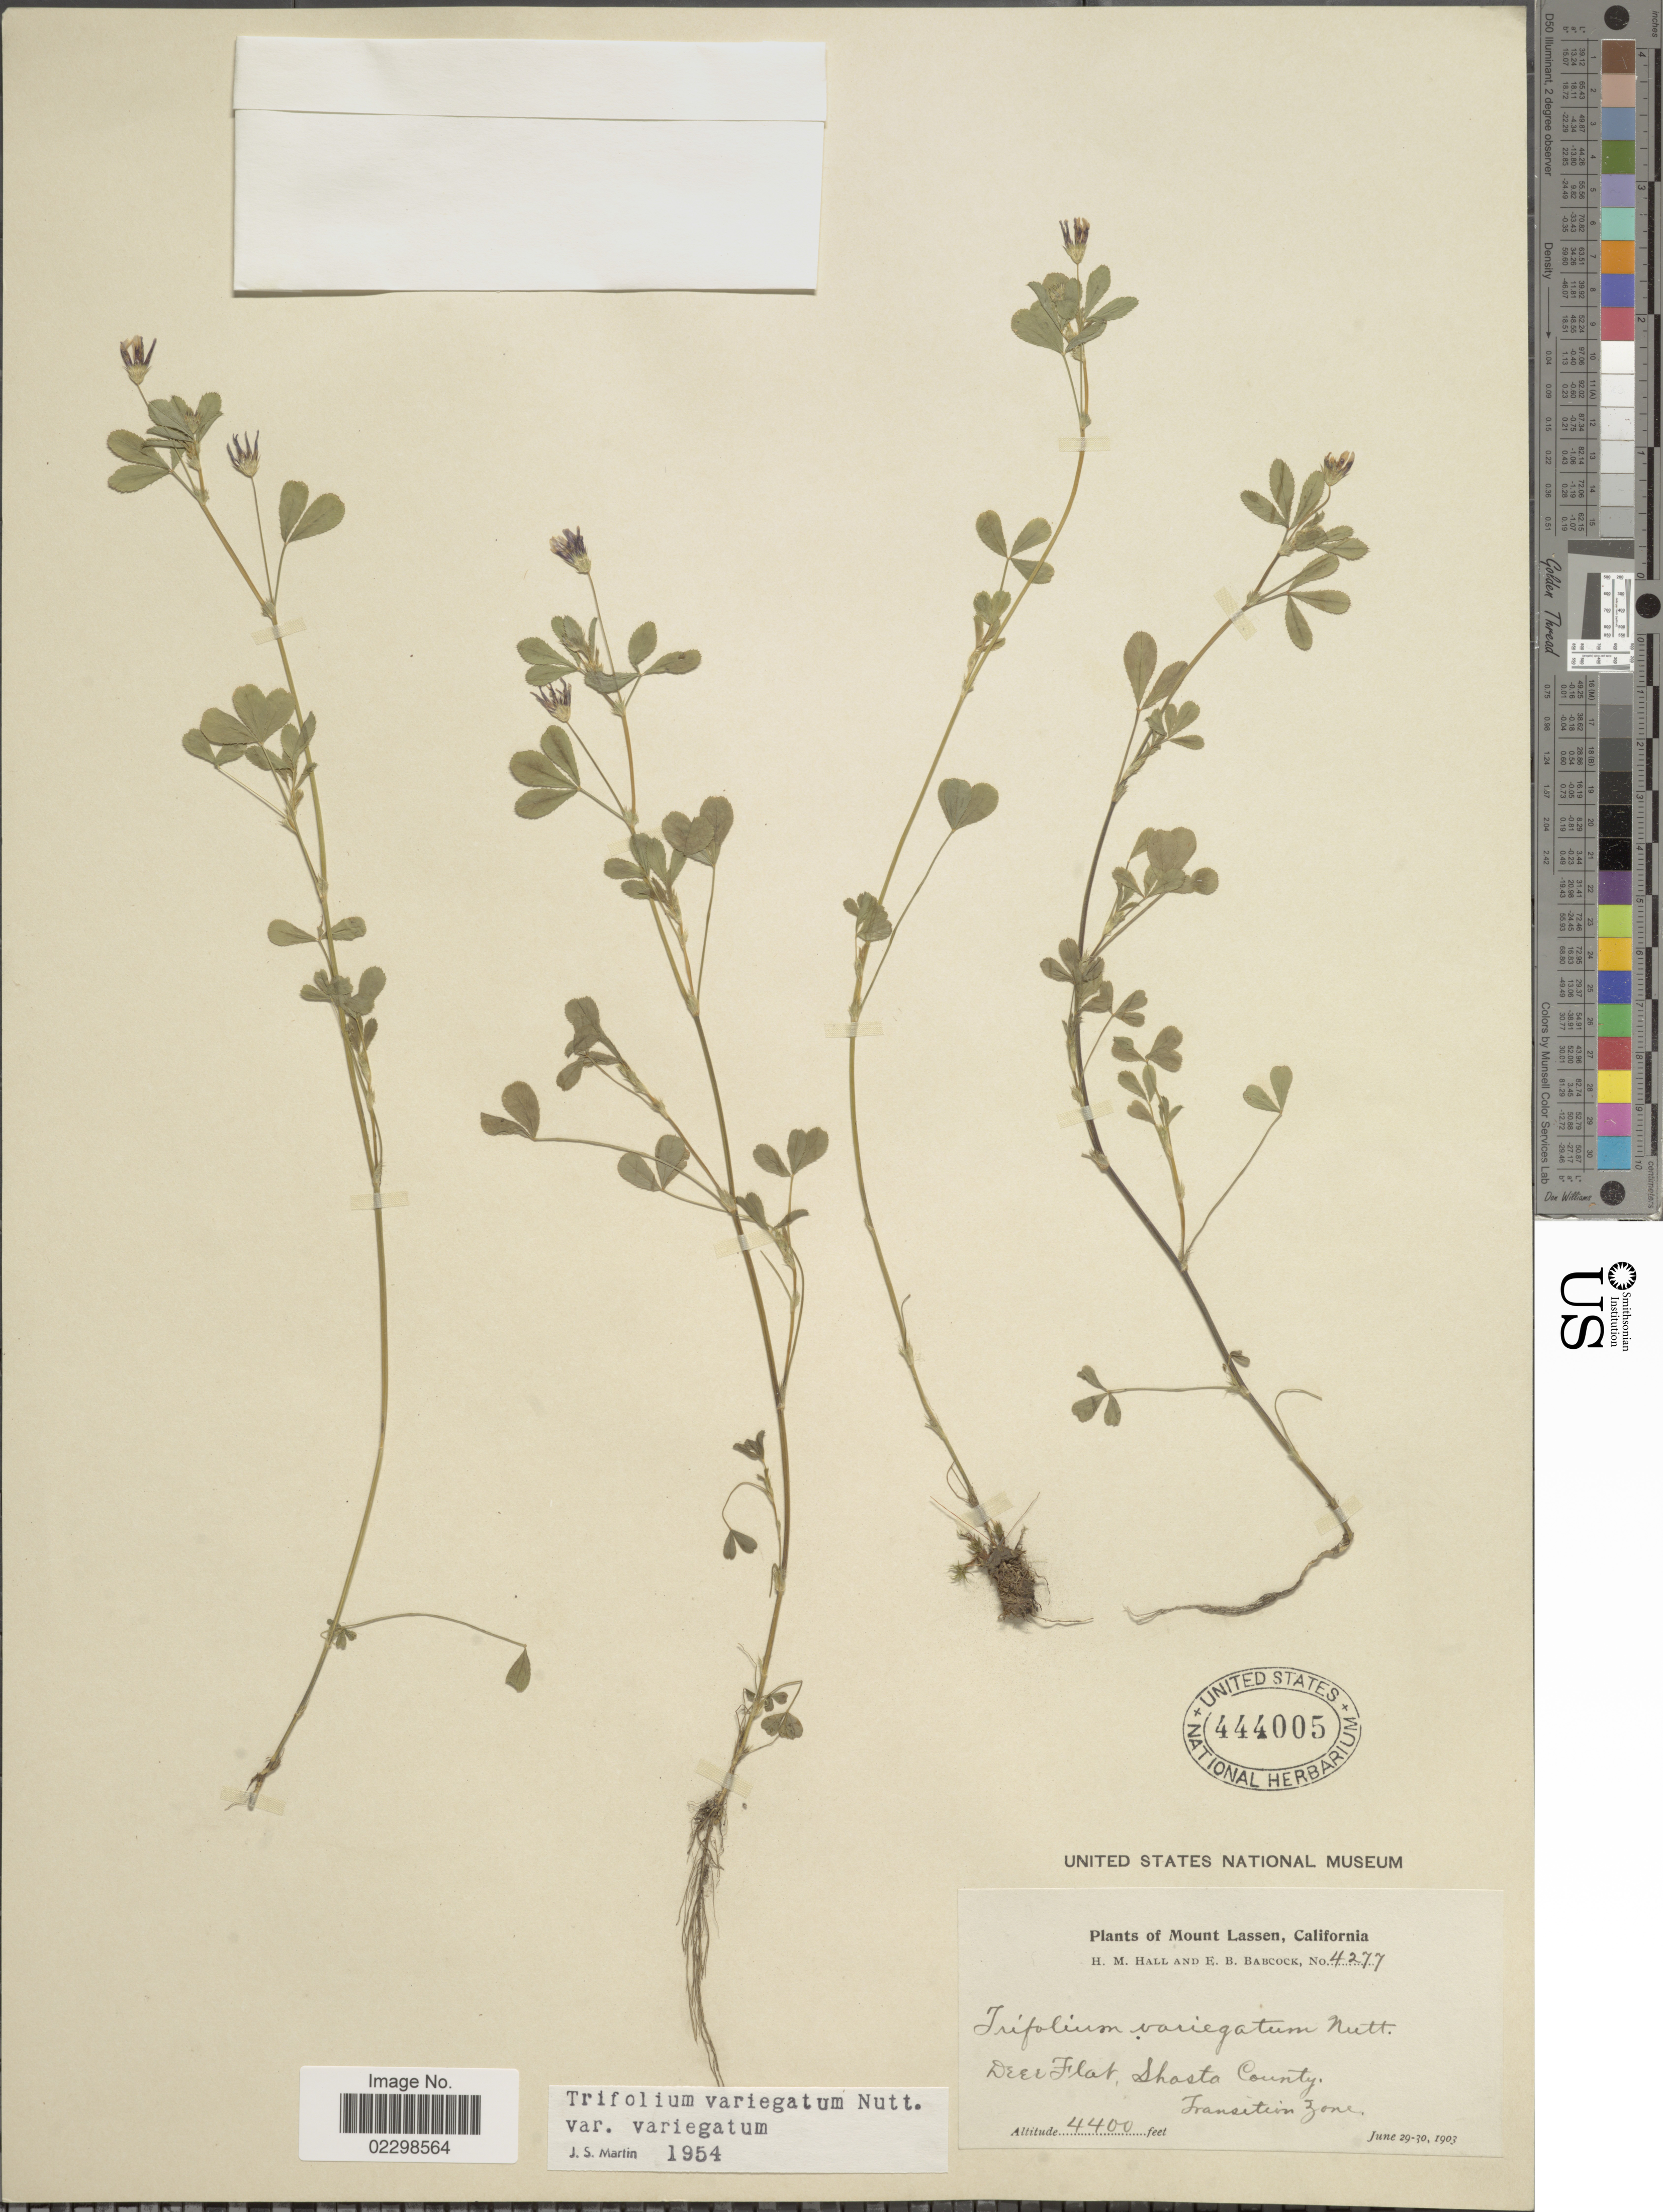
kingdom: Plantae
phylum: Tracheophyta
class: Magnoliopsida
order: Fabales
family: Fabaceae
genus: Trifolium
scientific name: Trifolium variegatum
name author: Nutt.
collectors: H. M. Hall & E. B. Babcock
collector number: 4277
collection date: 1903-06-29/1903-06-30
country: United States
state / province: California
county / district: Shasta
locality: Mount Lassen, Deer Flat, Shasta County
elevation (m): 1341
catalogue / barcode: US 444005